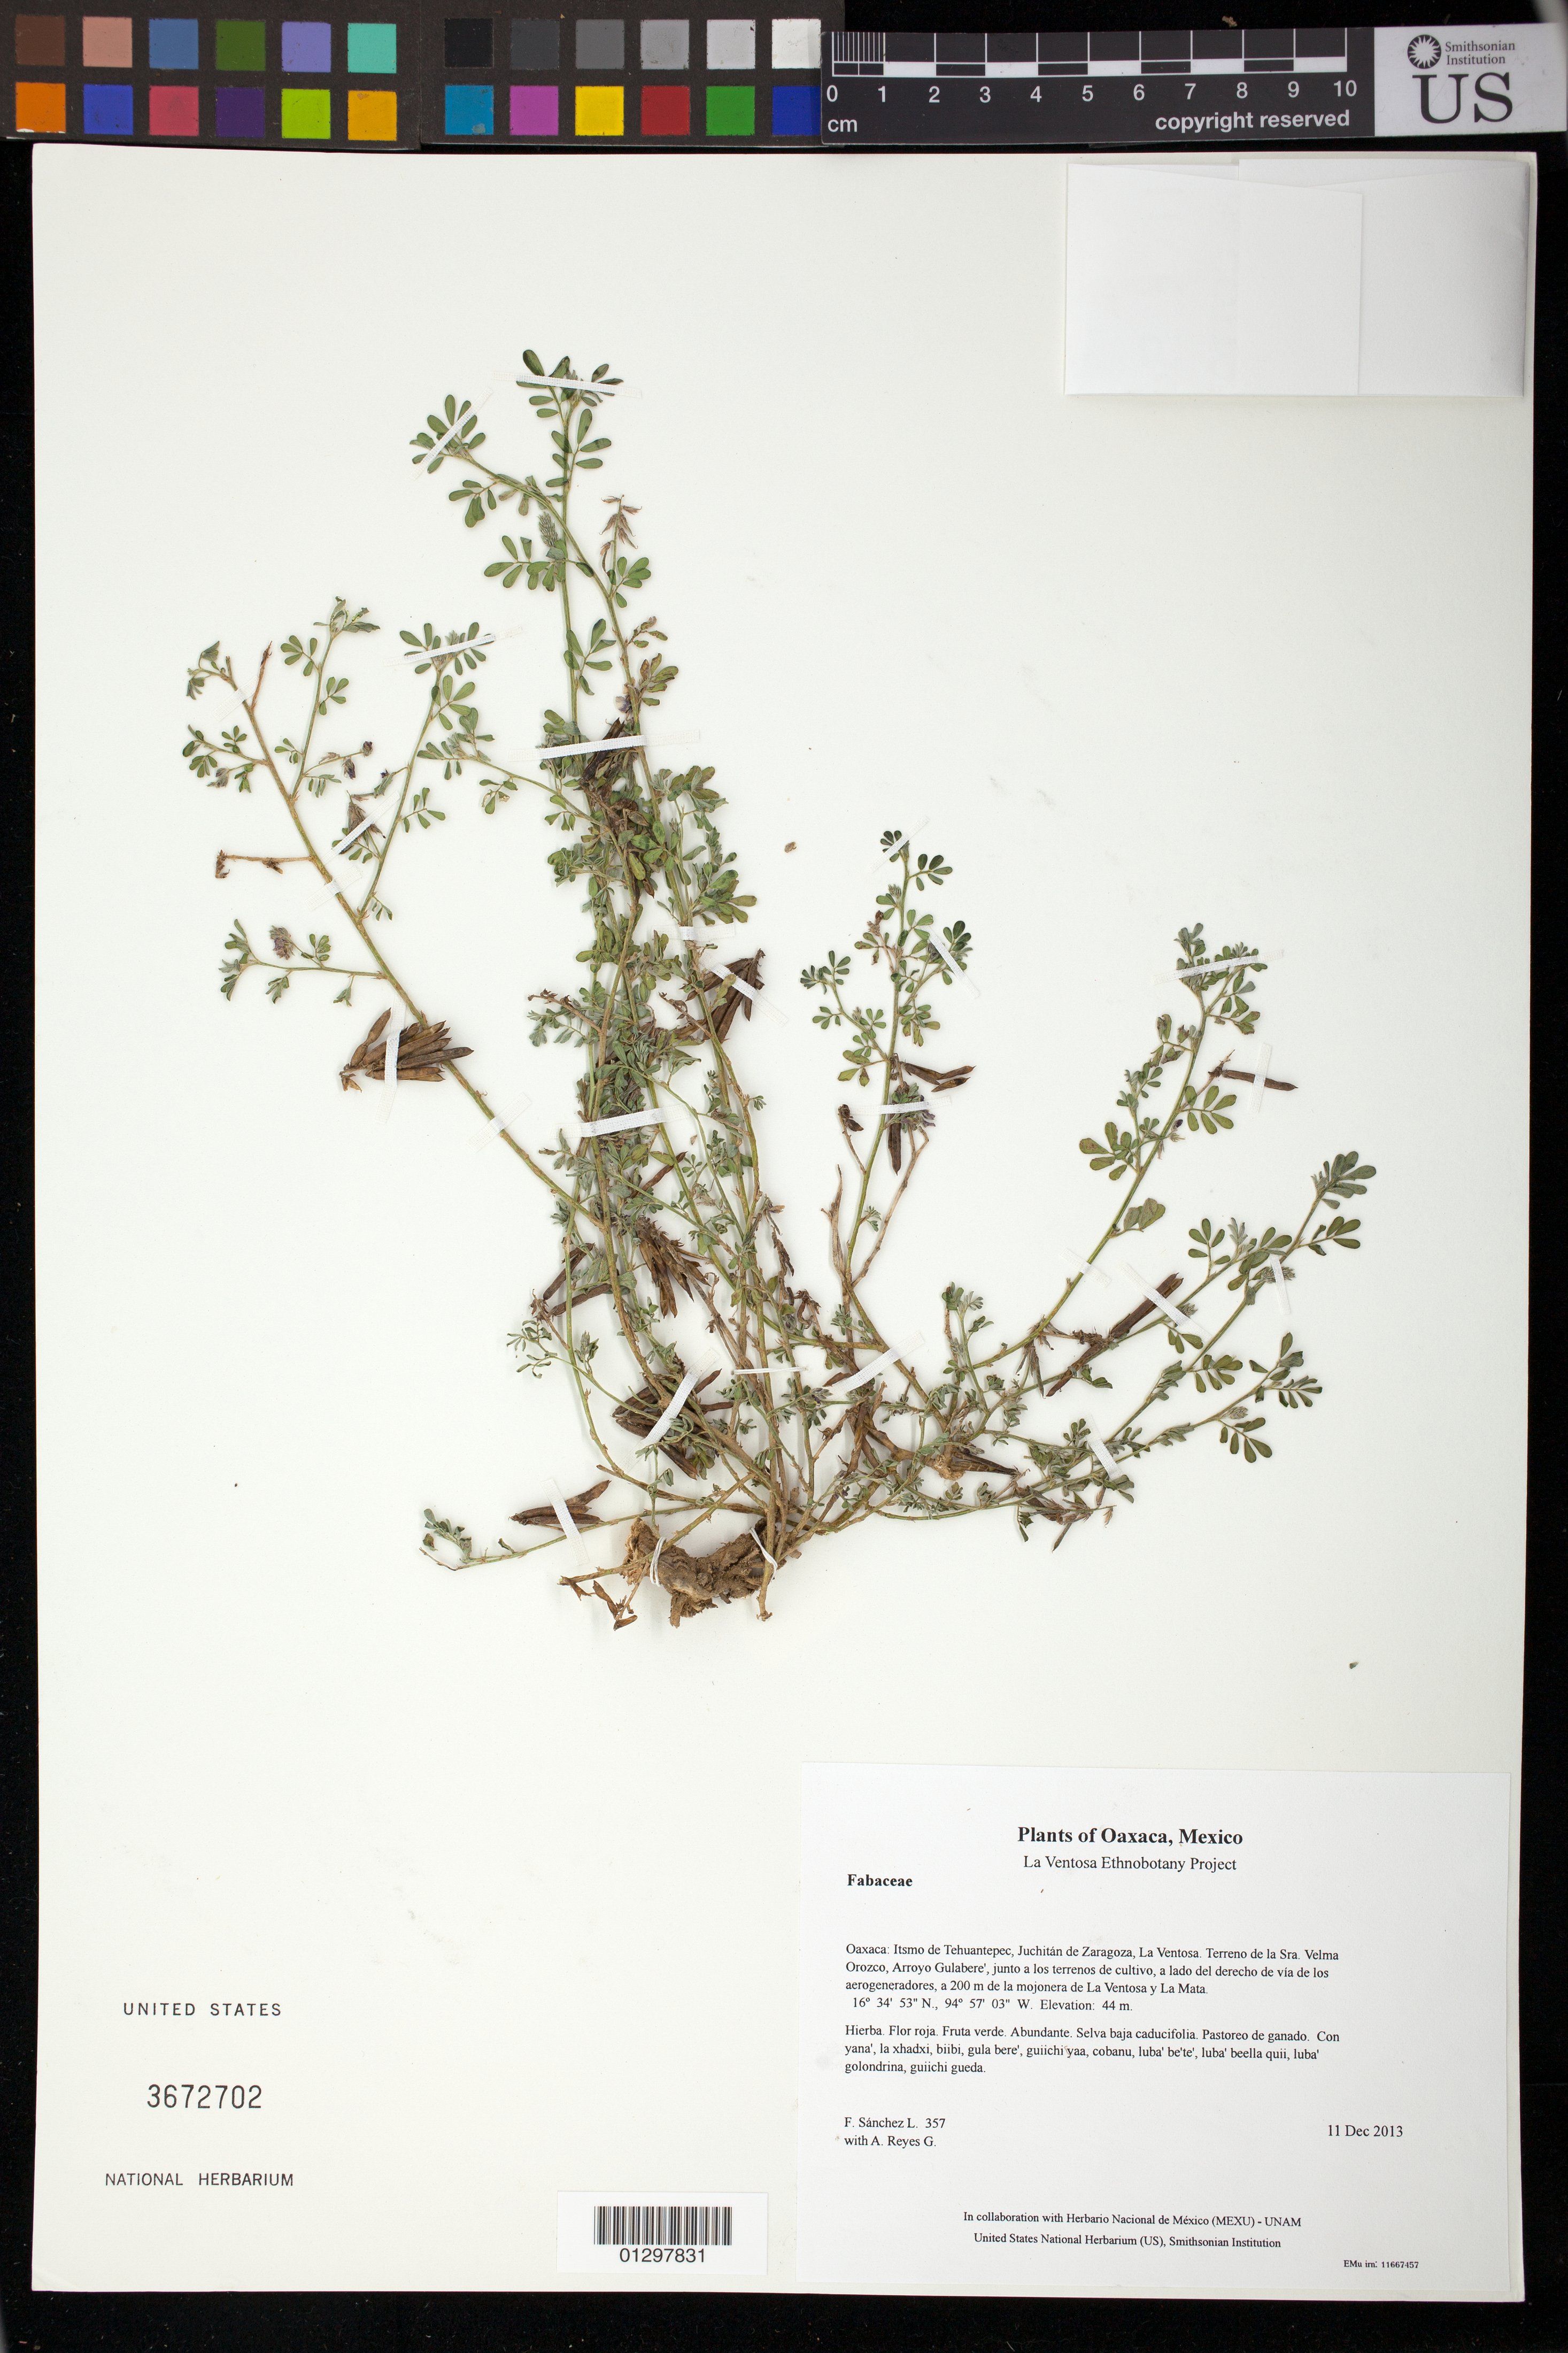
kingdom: Plantae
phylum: Tracheophyta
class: Magnoliopsida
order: Fabales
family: Fabaceae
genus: Indigofera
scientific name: Indigofera miniata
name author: Orteg.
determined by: Cruz D., R.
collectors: F. Sánchez L. & A. Reyes G.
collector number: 357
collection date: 2013-12-11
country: Mexico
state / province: Oaxaca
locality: Itsmo de Tehuantepec, Juchitán de Zaragoza, La Ventosa. Terreno de la Sra. Velma Orozco, Arroyo Gulabere', junto a los terrenos de cultivo, a lado del derecho de vía de los aerogeneradores, a 200 m de la mojonera de La Ventosa y La Mata.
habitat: Selva baja caducifolia. Pastoreo de ganado.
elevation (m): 44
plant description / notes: JEBOT, MEXU, SERO, US; Guixi layú. Guie' naxiña'. Cuaananaxhi naga'. Stale.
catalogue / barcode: US 3672702